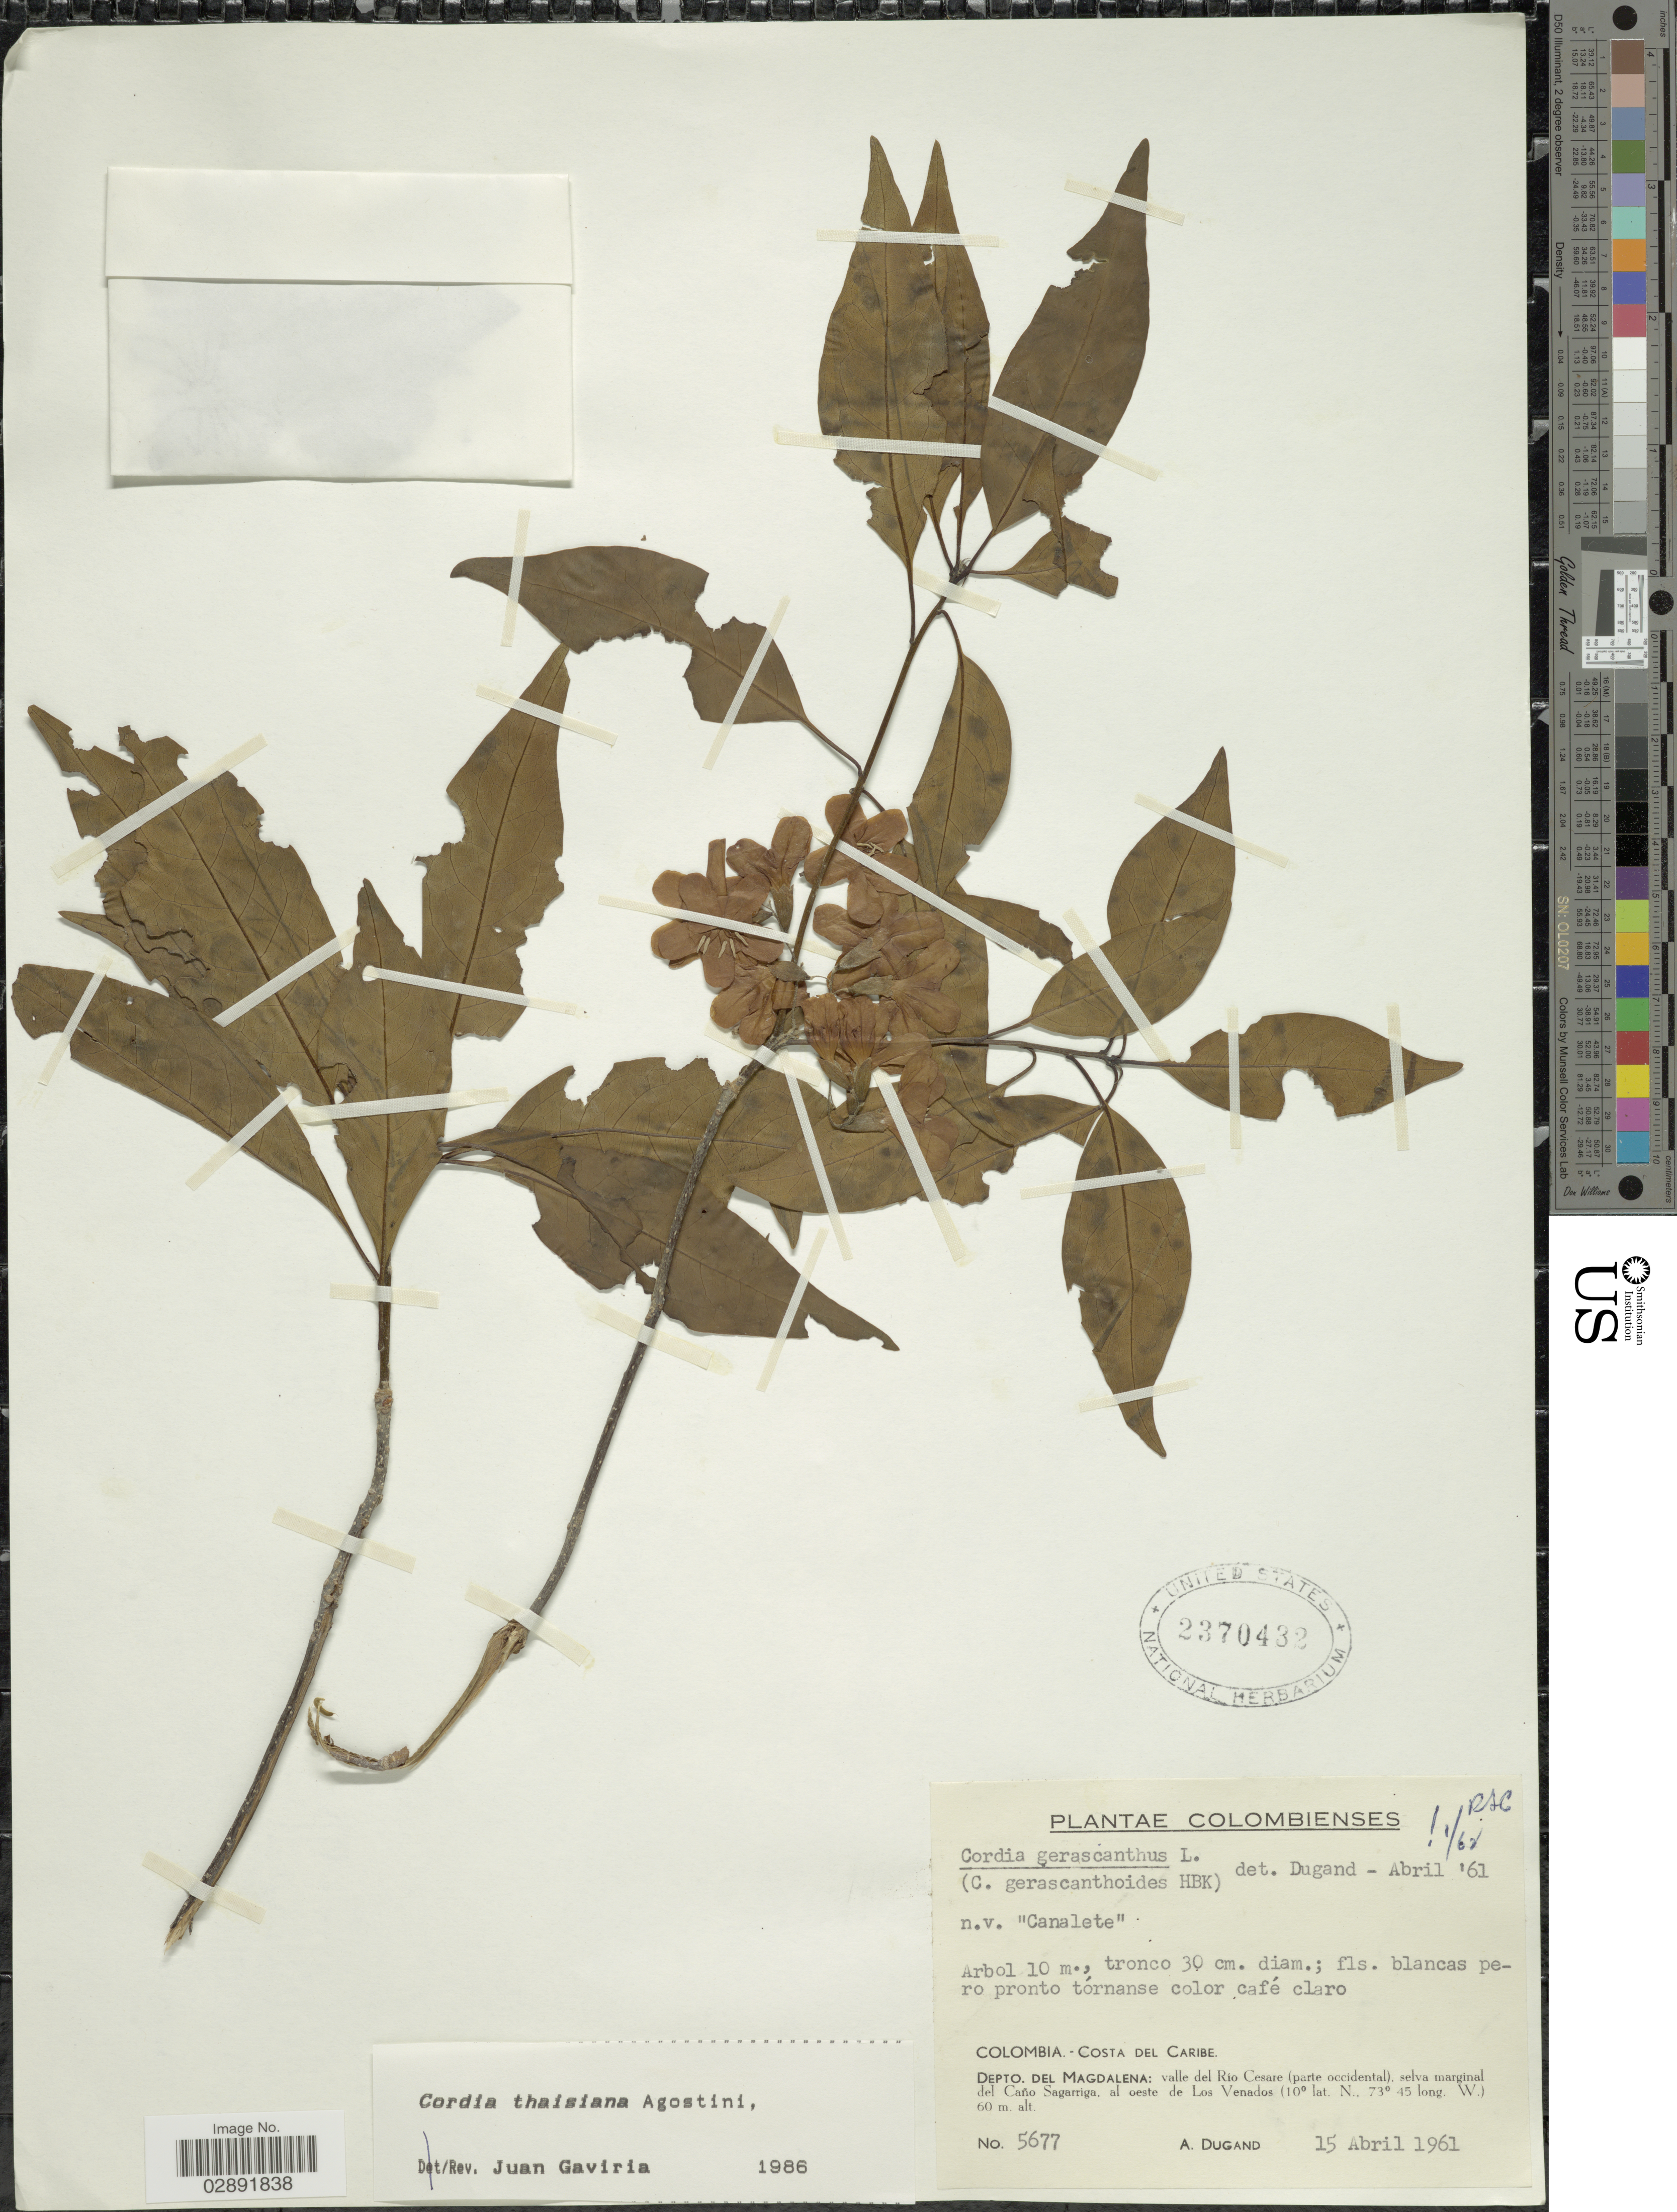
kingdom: Plantae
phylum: Tracheophyta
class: Magnoliopsida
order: Boraginales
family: Cordiaceae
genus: Cordia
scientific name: Cordia thaisiana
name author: G. Agostini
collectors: A. Dugand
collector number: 5677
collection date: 1961-04-15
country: Colombia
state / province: Magdalena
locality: Costa del Caribe, Depto. del Magdalena: valle del Rio Cesare (parte occidental), selva marginal del Caño Sagarriga, al oeste del Los Venados.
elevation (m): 60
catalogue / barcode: US 2370432